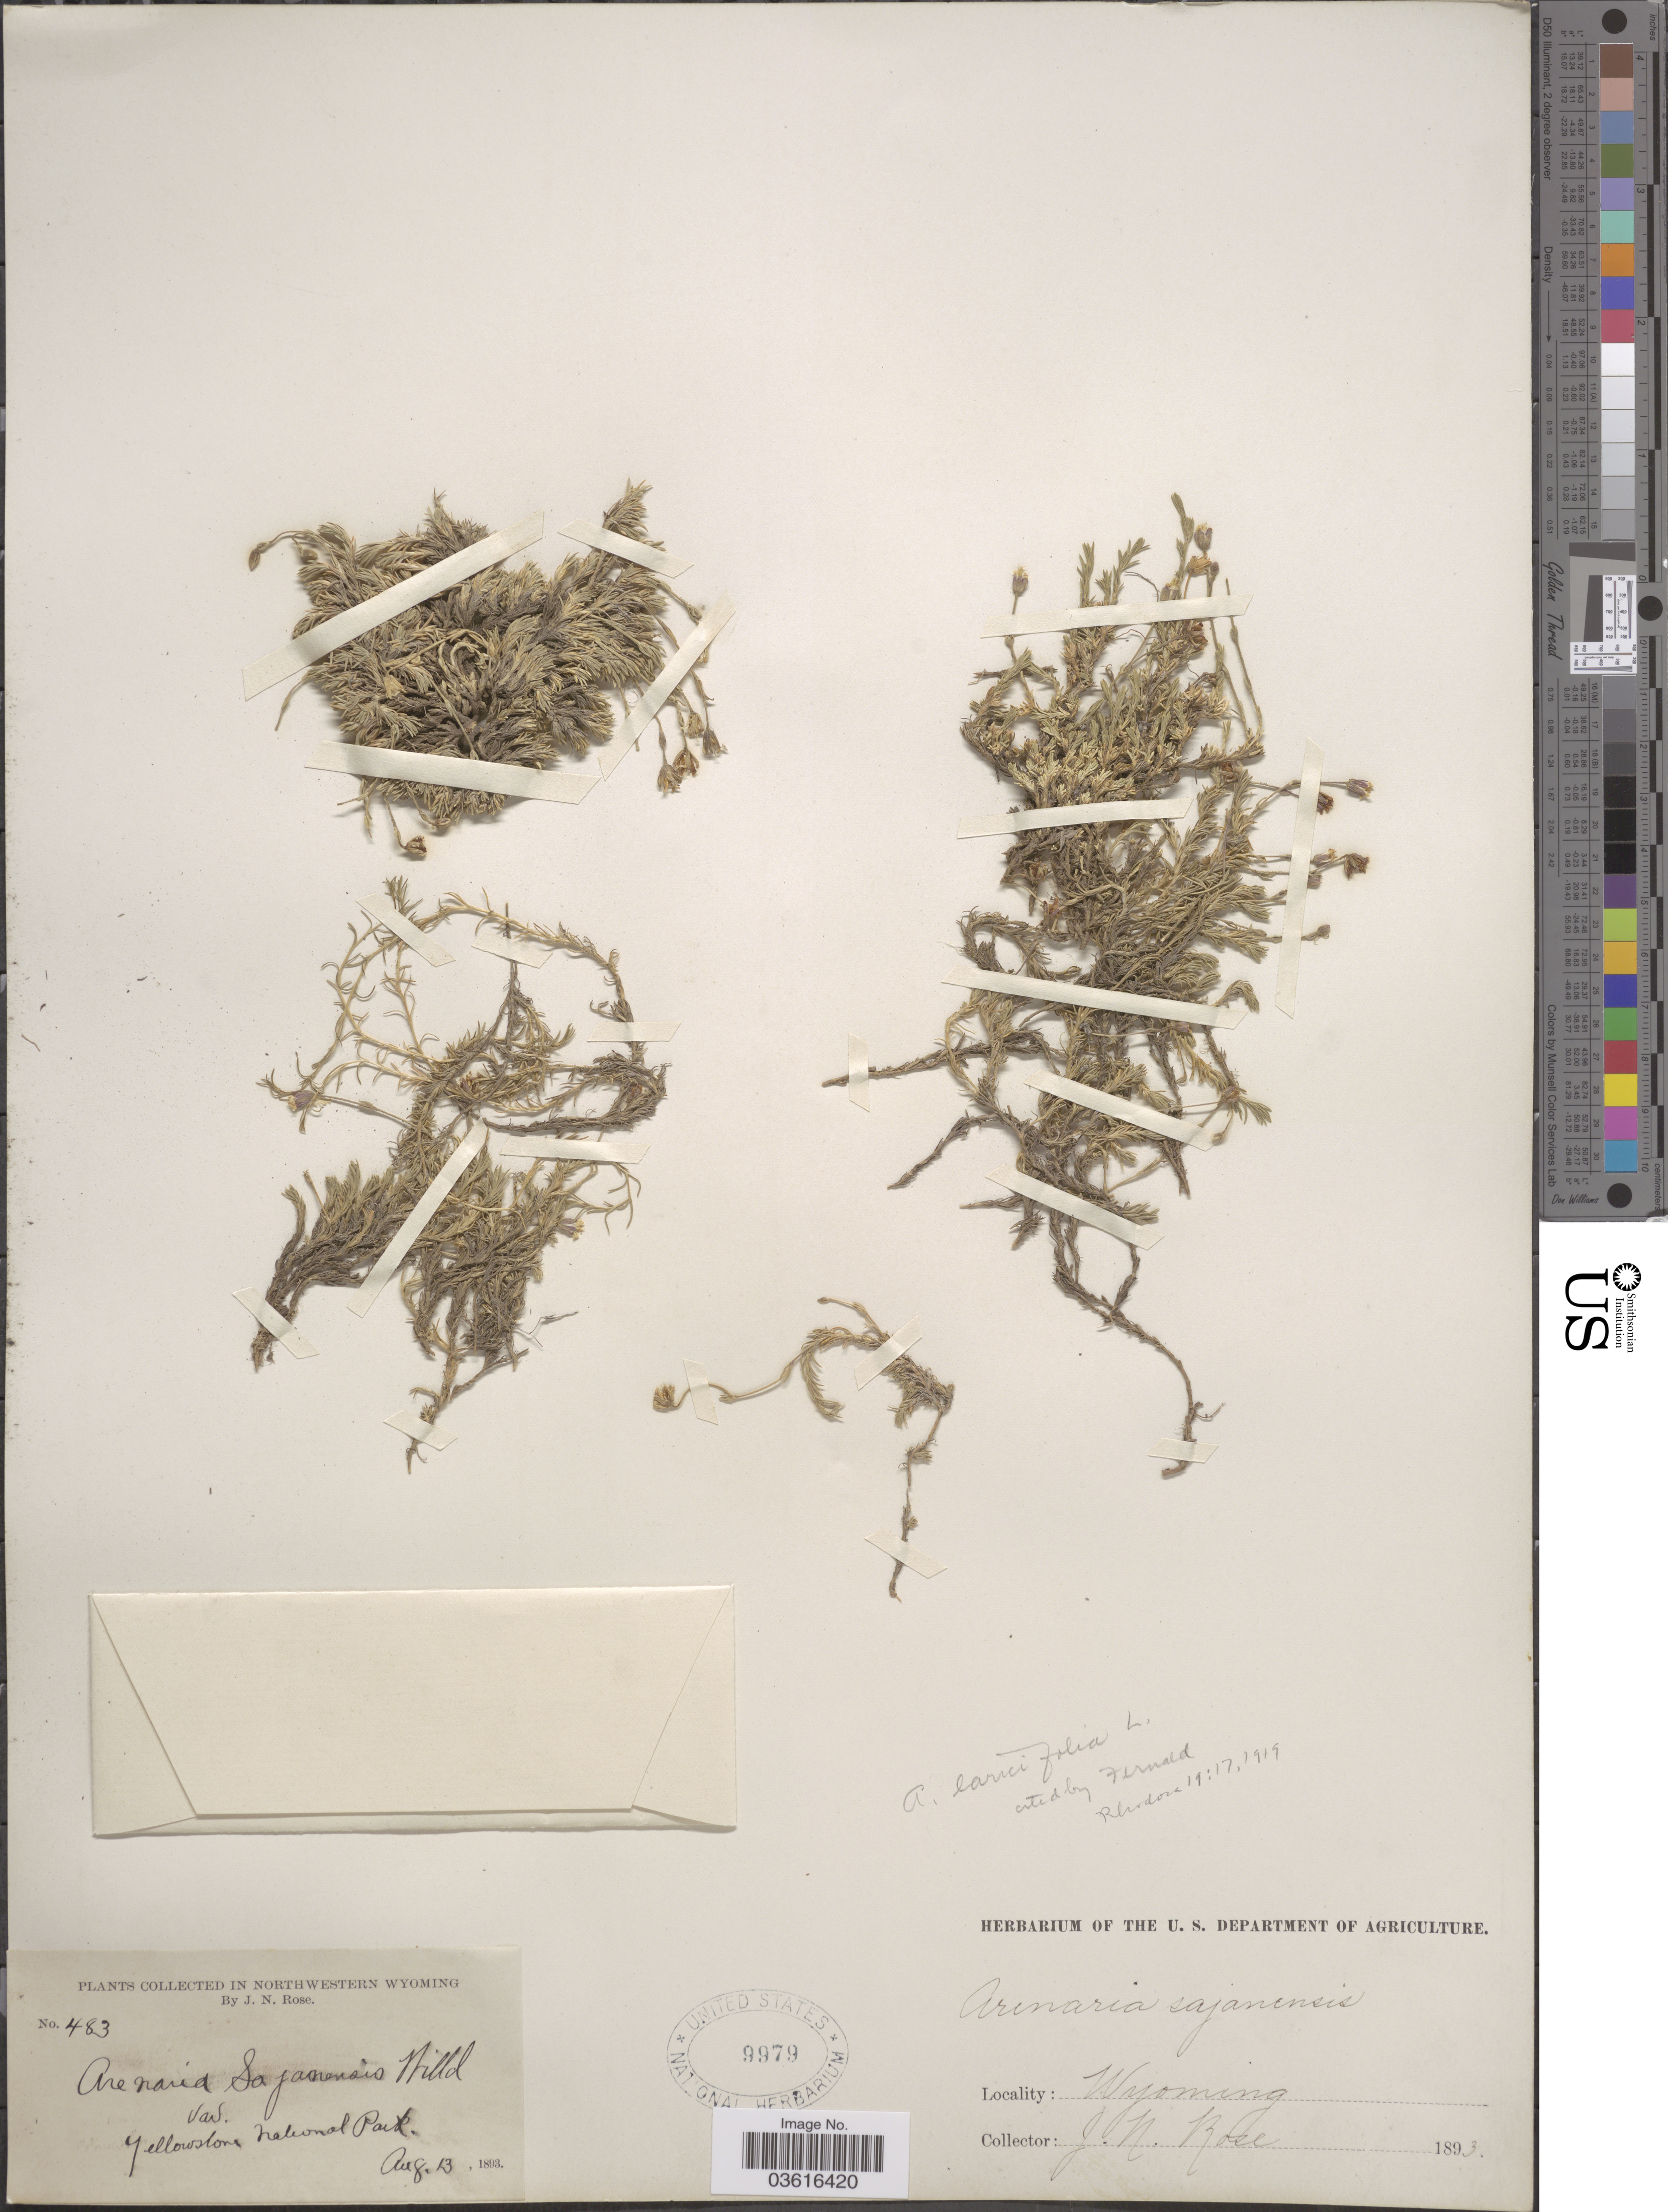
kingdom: Plantae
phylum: Tracheophyta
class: Magnoliopsida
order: Caryophyllales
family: Caryophyllaceae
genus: Cherleria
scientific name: Cherleria obtusiloba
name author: (Rydb.) A.J. Moore & Dillenb.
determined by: Strong, M. T., (US), Smithsonian Institution - National Museum of Natural History (UNITED STATES)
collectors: J. N. Rose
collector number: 483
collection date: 1893-08-13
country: United States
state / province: Wyoming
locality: Northwestern Wyoming. Yellowstone Naltional Park.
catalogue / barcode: US 9979